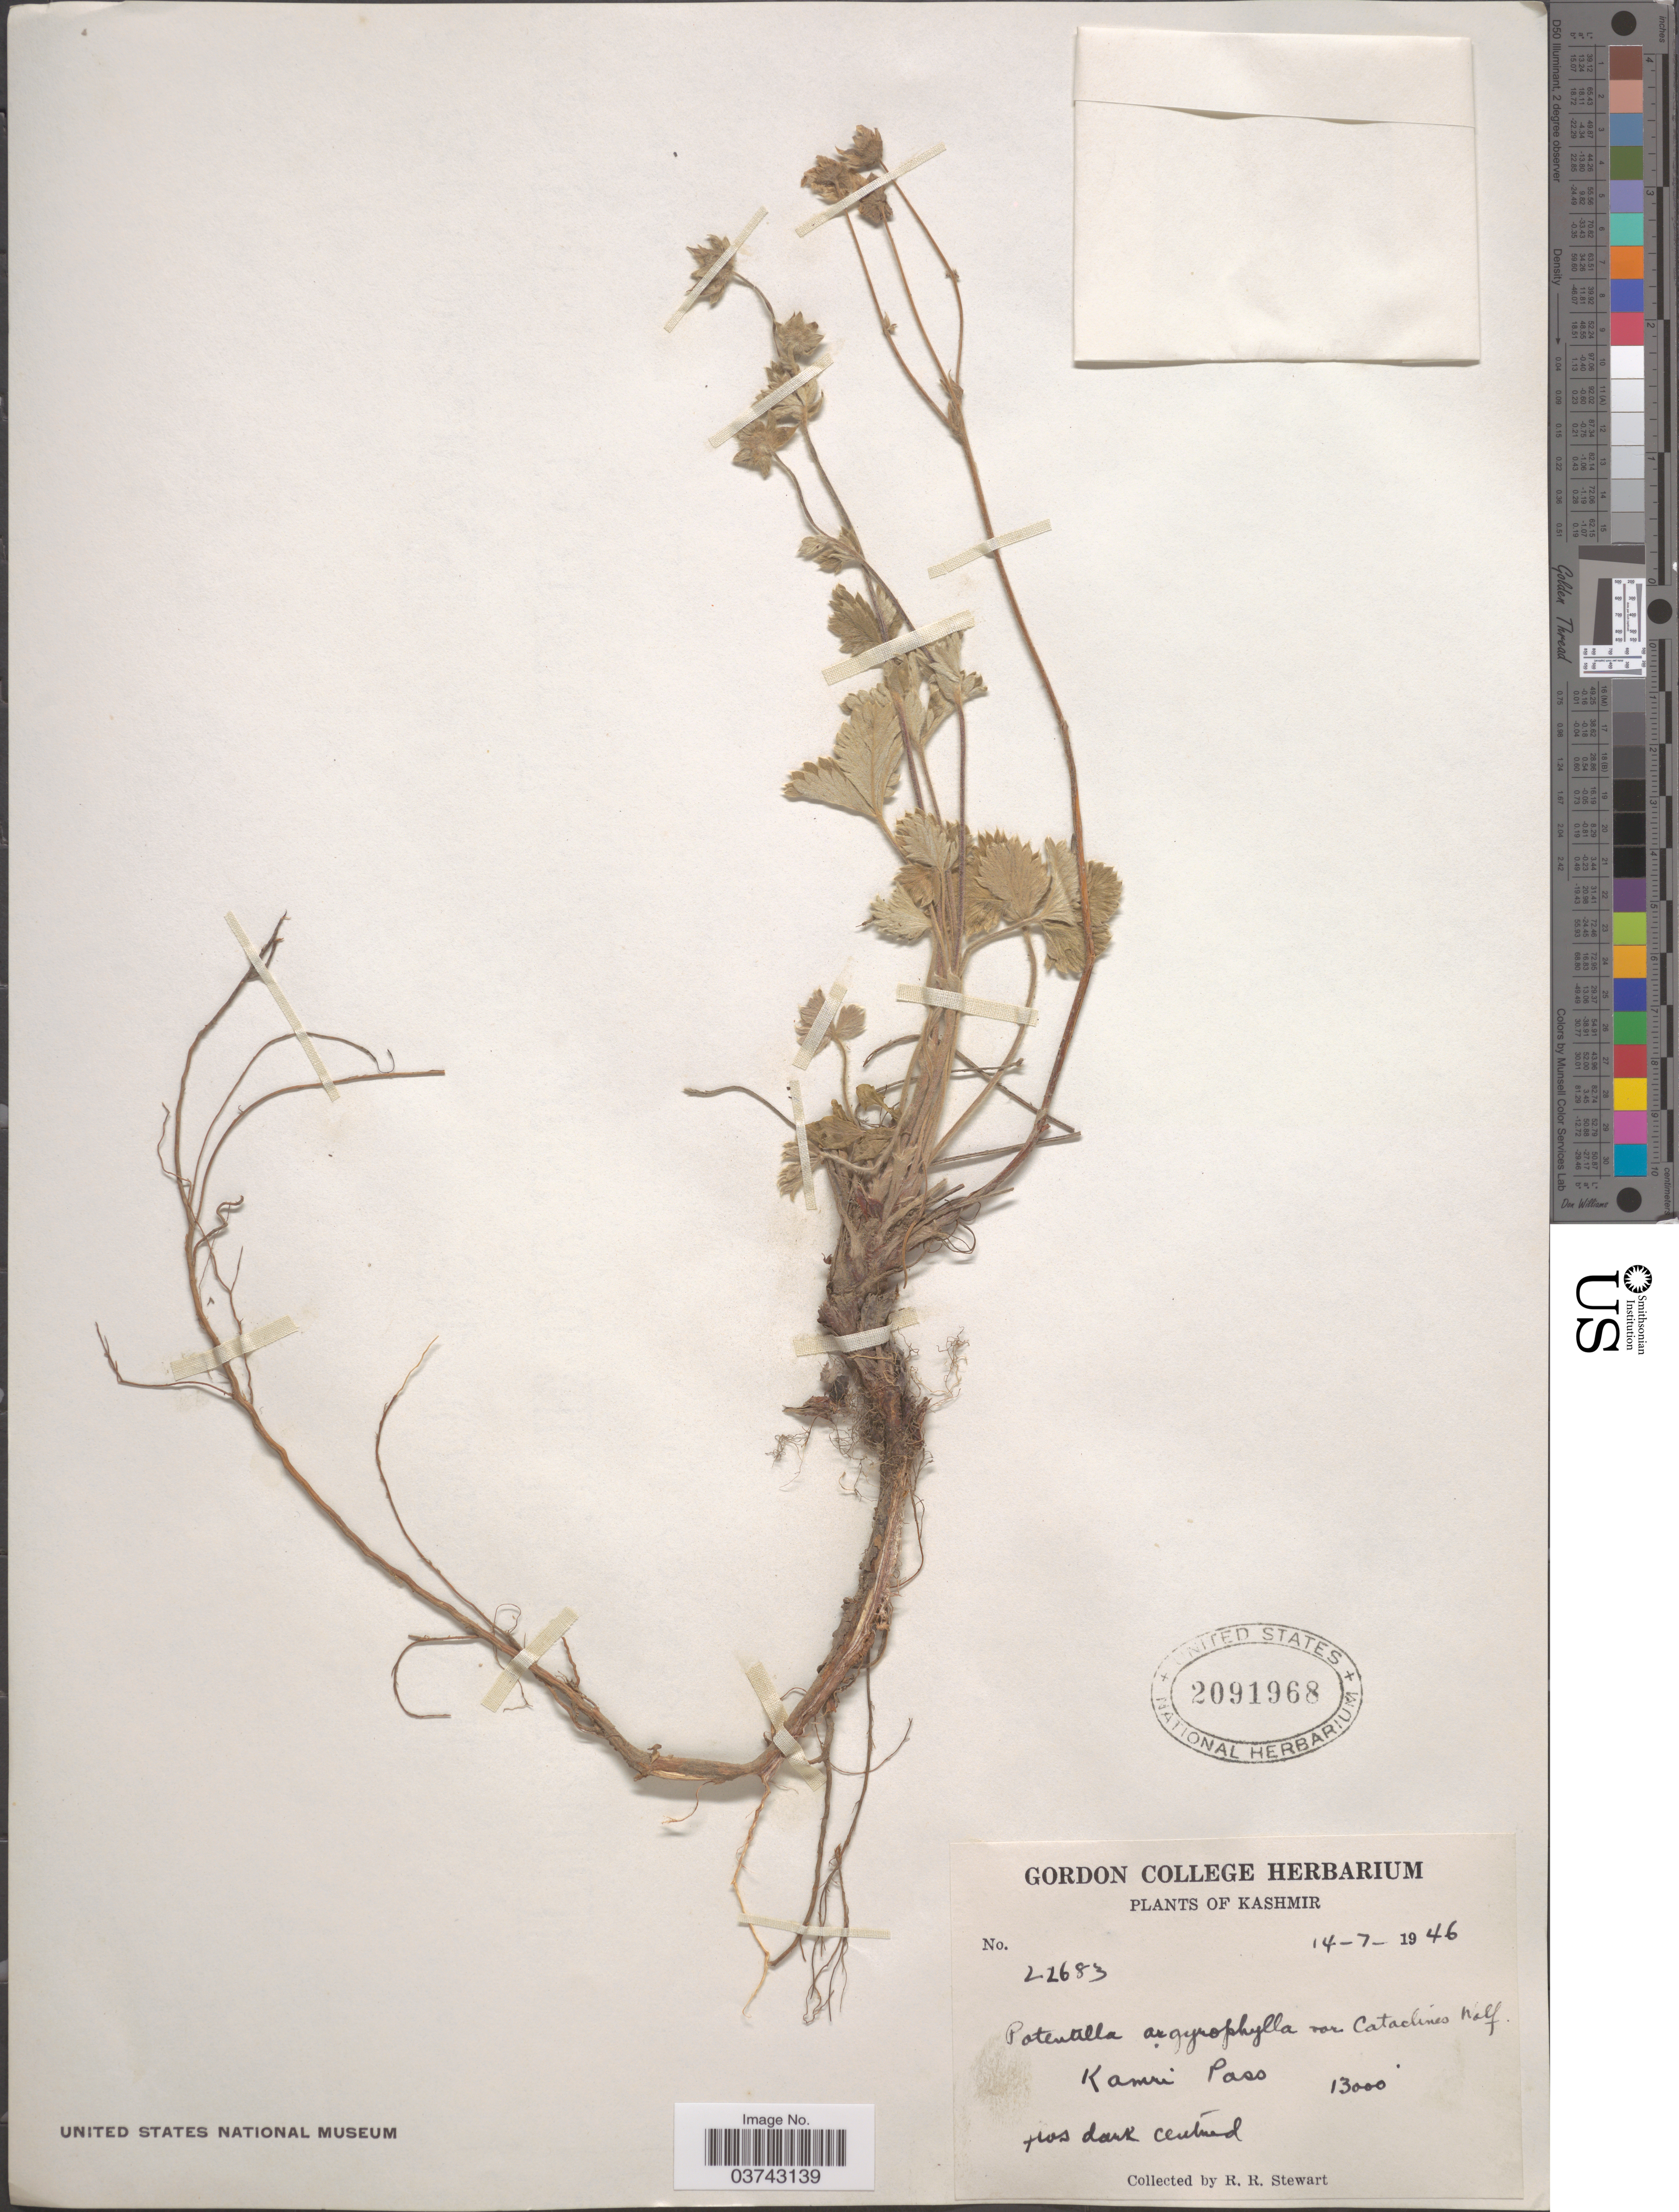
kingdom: Plantae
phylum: Tracheophyta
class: Magnoliopsida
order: Rosales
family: Rosaceae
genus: Potentilla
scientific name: Potentilla argyrophylla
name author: Wall. ex Lehm.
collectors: R. Stewart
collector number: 22683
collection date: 1946-07-14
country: India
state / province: Jammu and Kashmir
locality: Kashmir. Kamri Pass.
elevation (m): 3962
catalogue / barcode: US 2091968